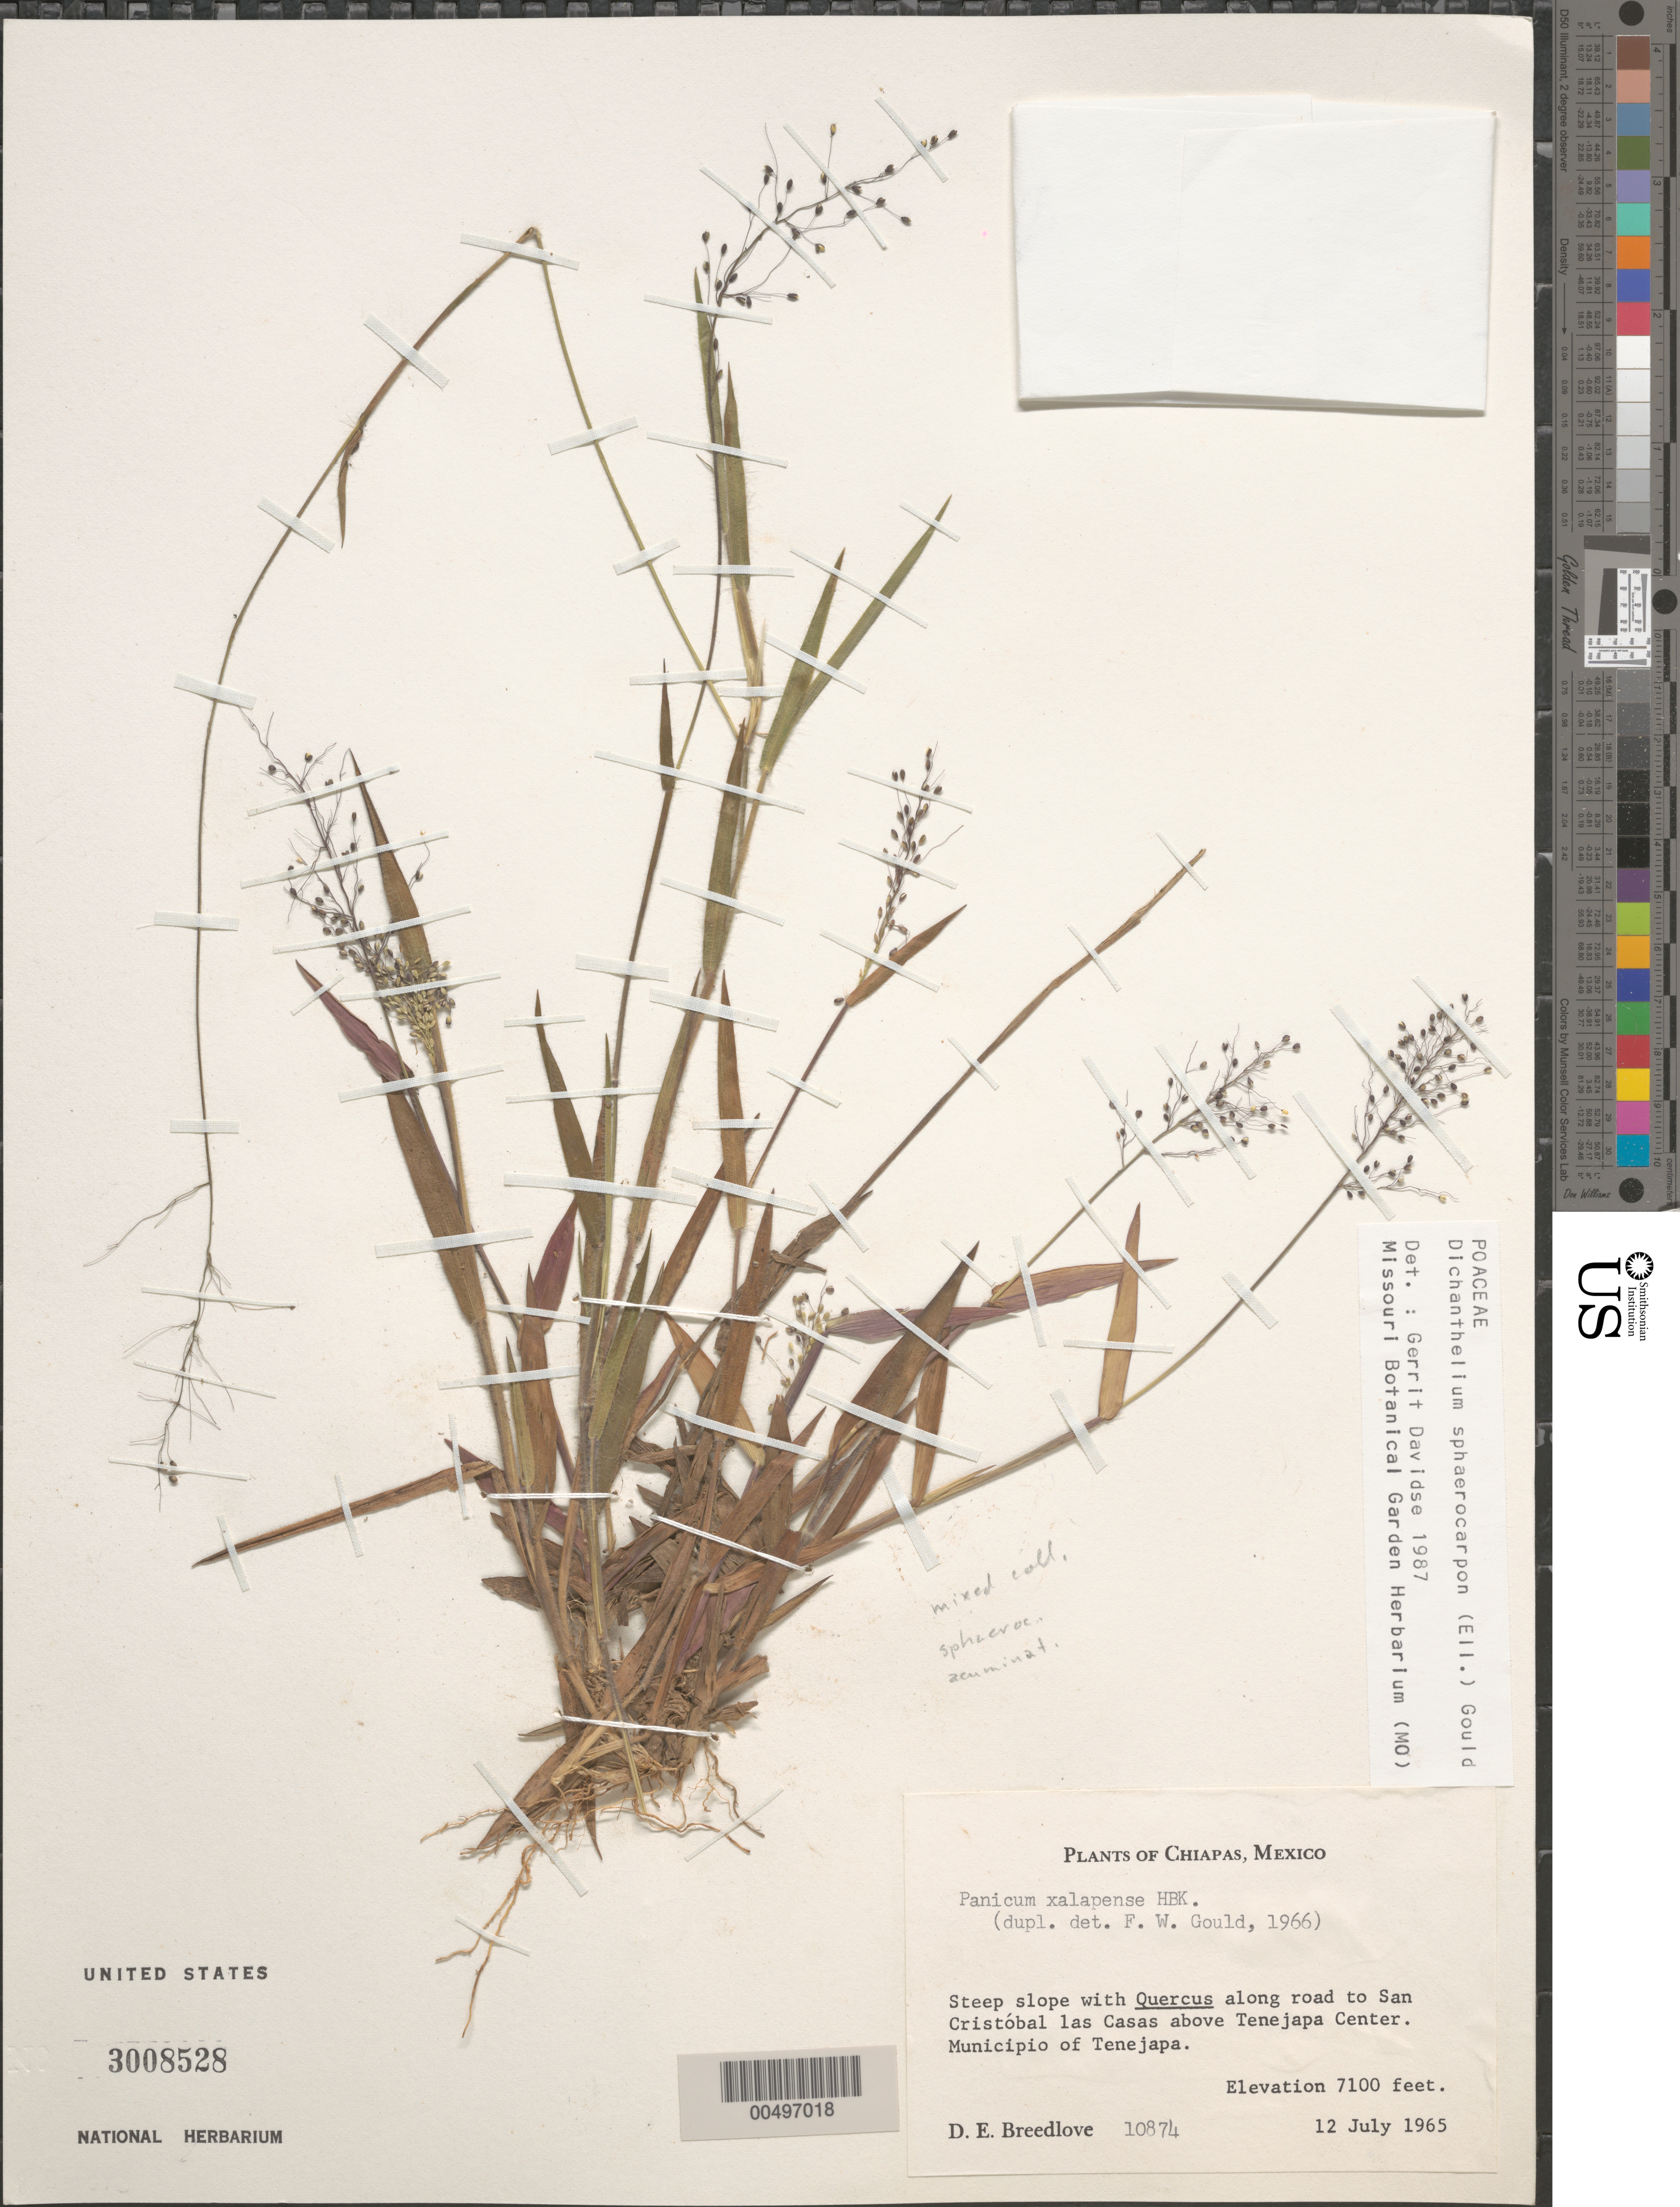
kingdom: Plantae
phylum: Tracheophyta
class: Liliopsida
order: Poales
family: Poaceae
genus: Dichanthelium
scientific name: Dichanthelium dichotomum var. dichotomum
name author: (L.) Gould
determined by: Davidse, Gerrit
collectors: D. E. Breedlove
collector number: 10874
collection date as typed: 12 Jul 1965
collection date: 1965-07-12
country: Mexico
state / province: Chiapas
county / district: Tenejapa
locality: Along rd to San Cristóbal las Casas above Tenejapa center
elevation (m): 2164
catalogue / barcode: US 3008528